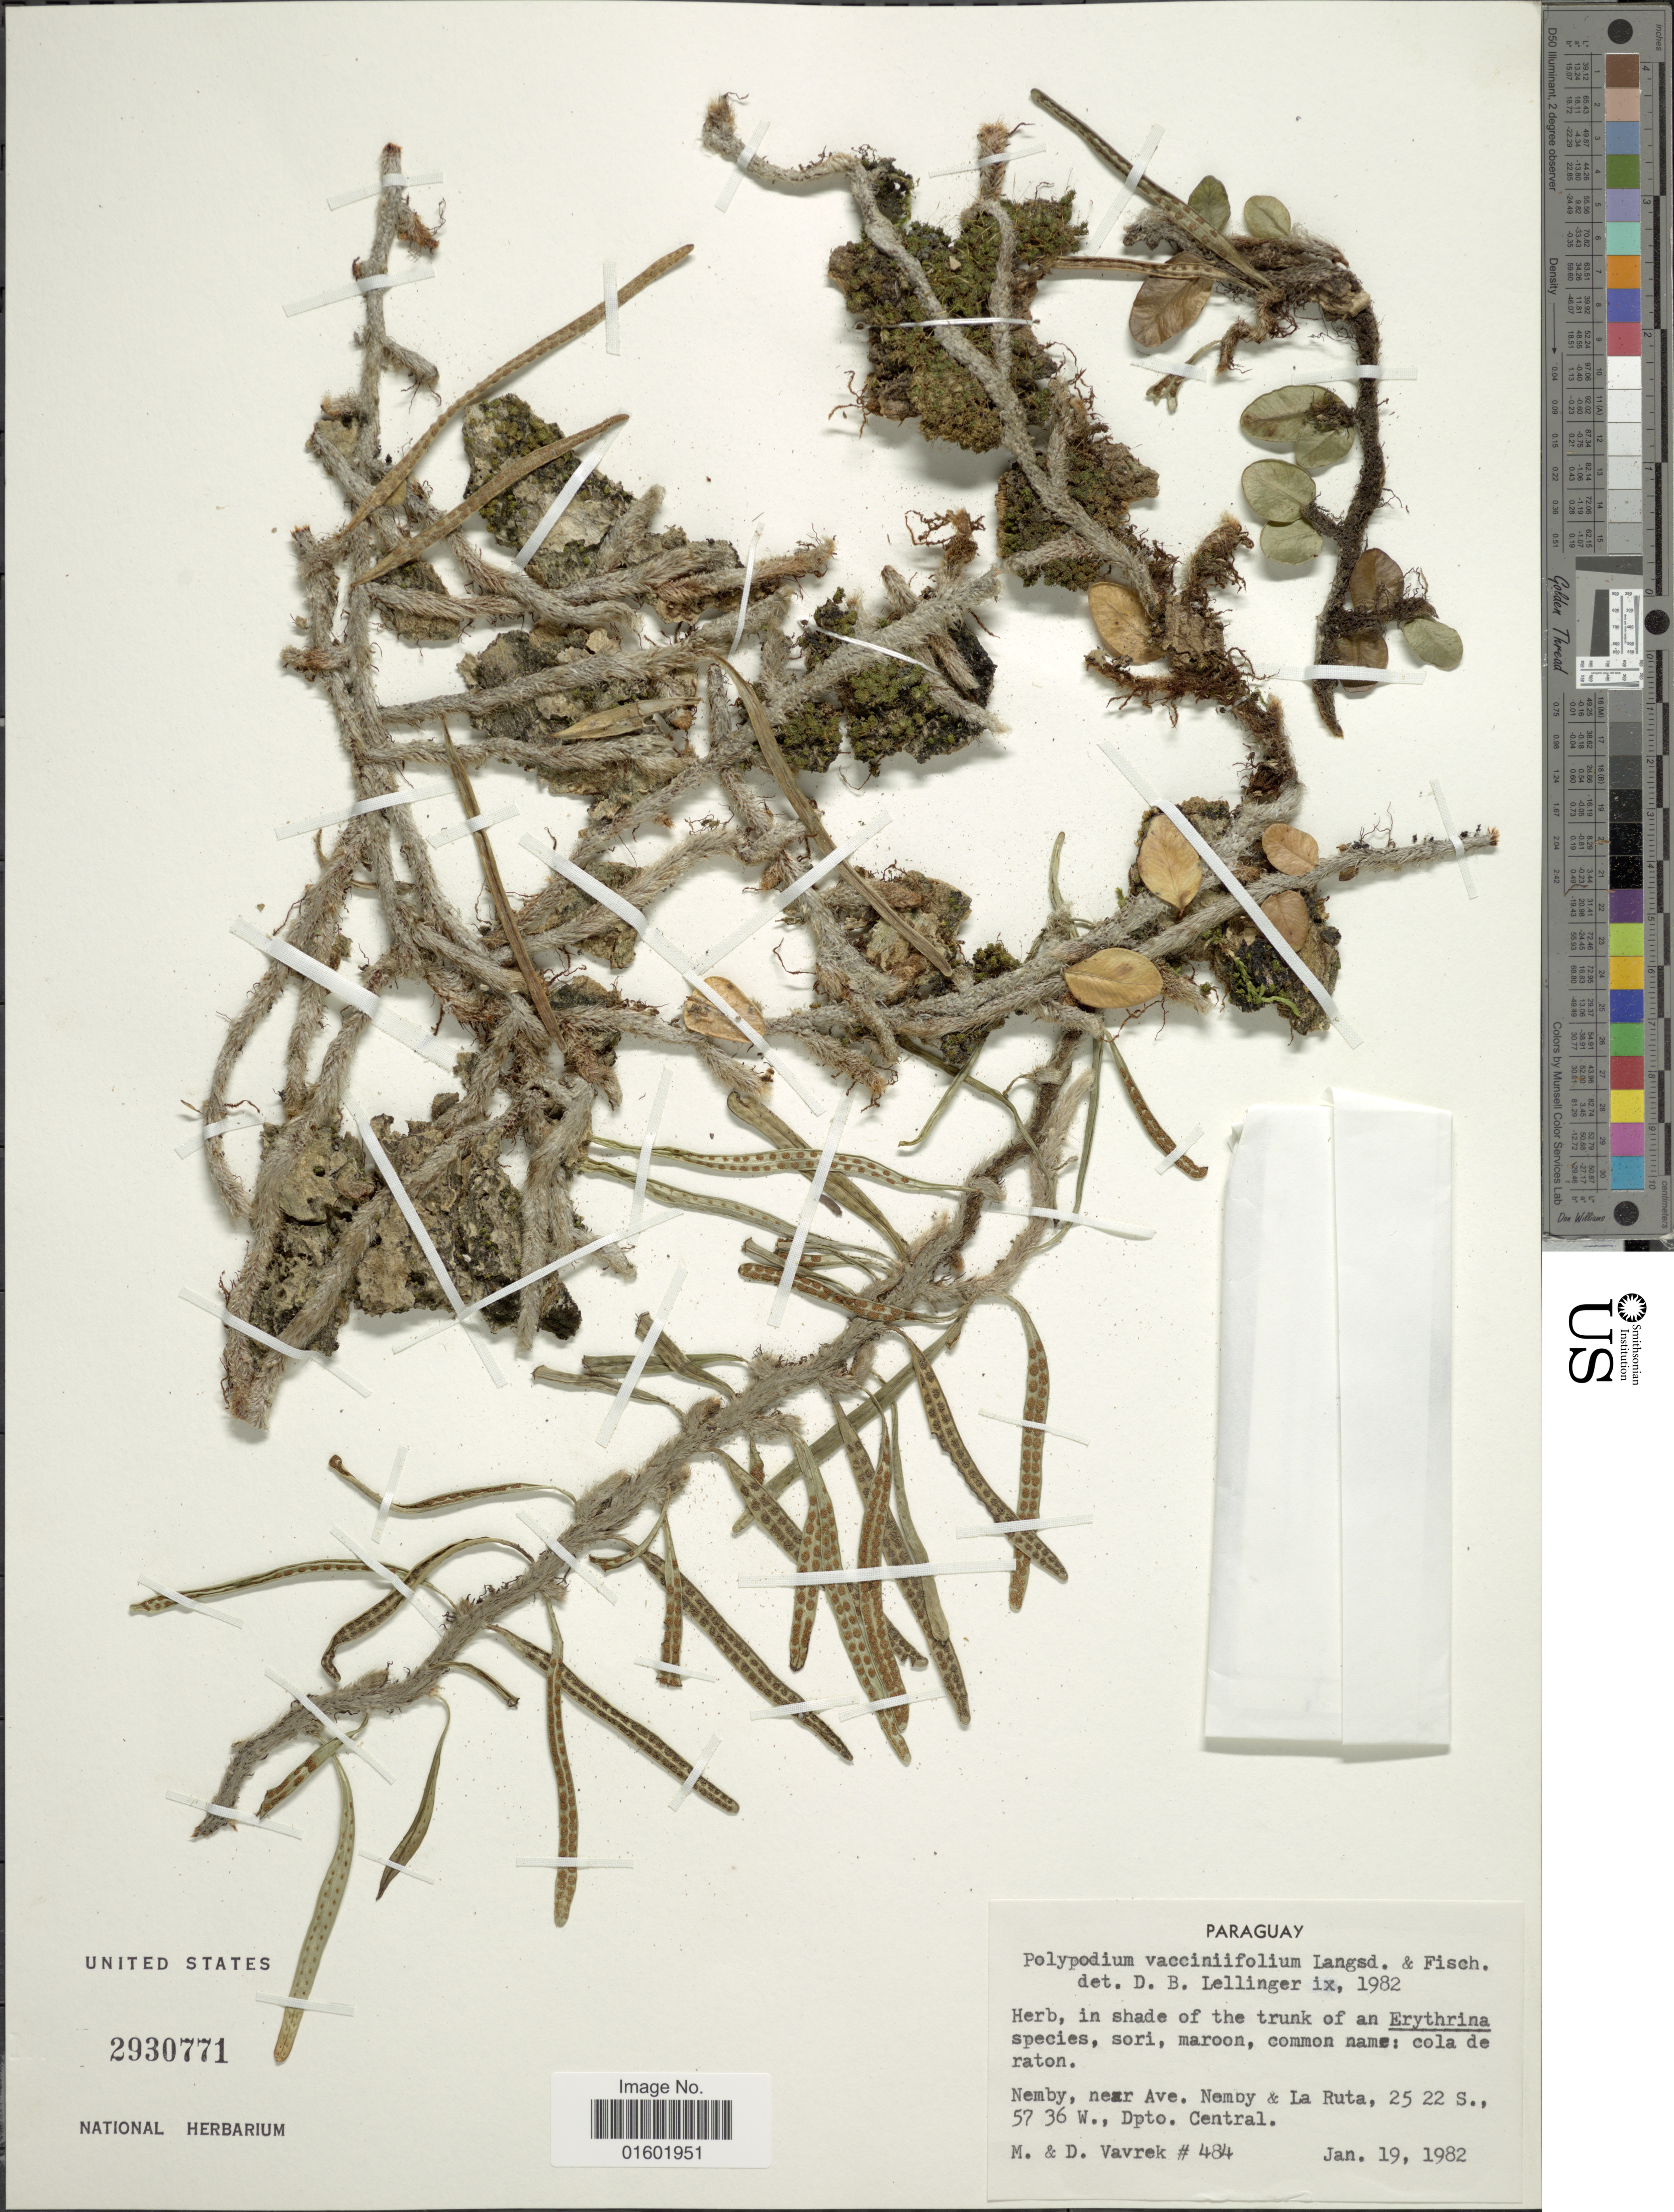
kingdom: Plantae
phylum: Tracheophyta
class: Polypodiopsida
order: Polypodiales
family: Polypodiaceae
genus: Microgramma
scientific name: Microgramma vaccinifolia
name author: (Langsd. & Fisch.) Copel.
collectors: M. Vavrek & D. Vavrek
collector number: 484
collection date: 1982-01-19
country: Paraguay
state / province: Central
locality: Nemby, near Ave. Nemby & La Ruta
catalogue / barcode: US 2930771